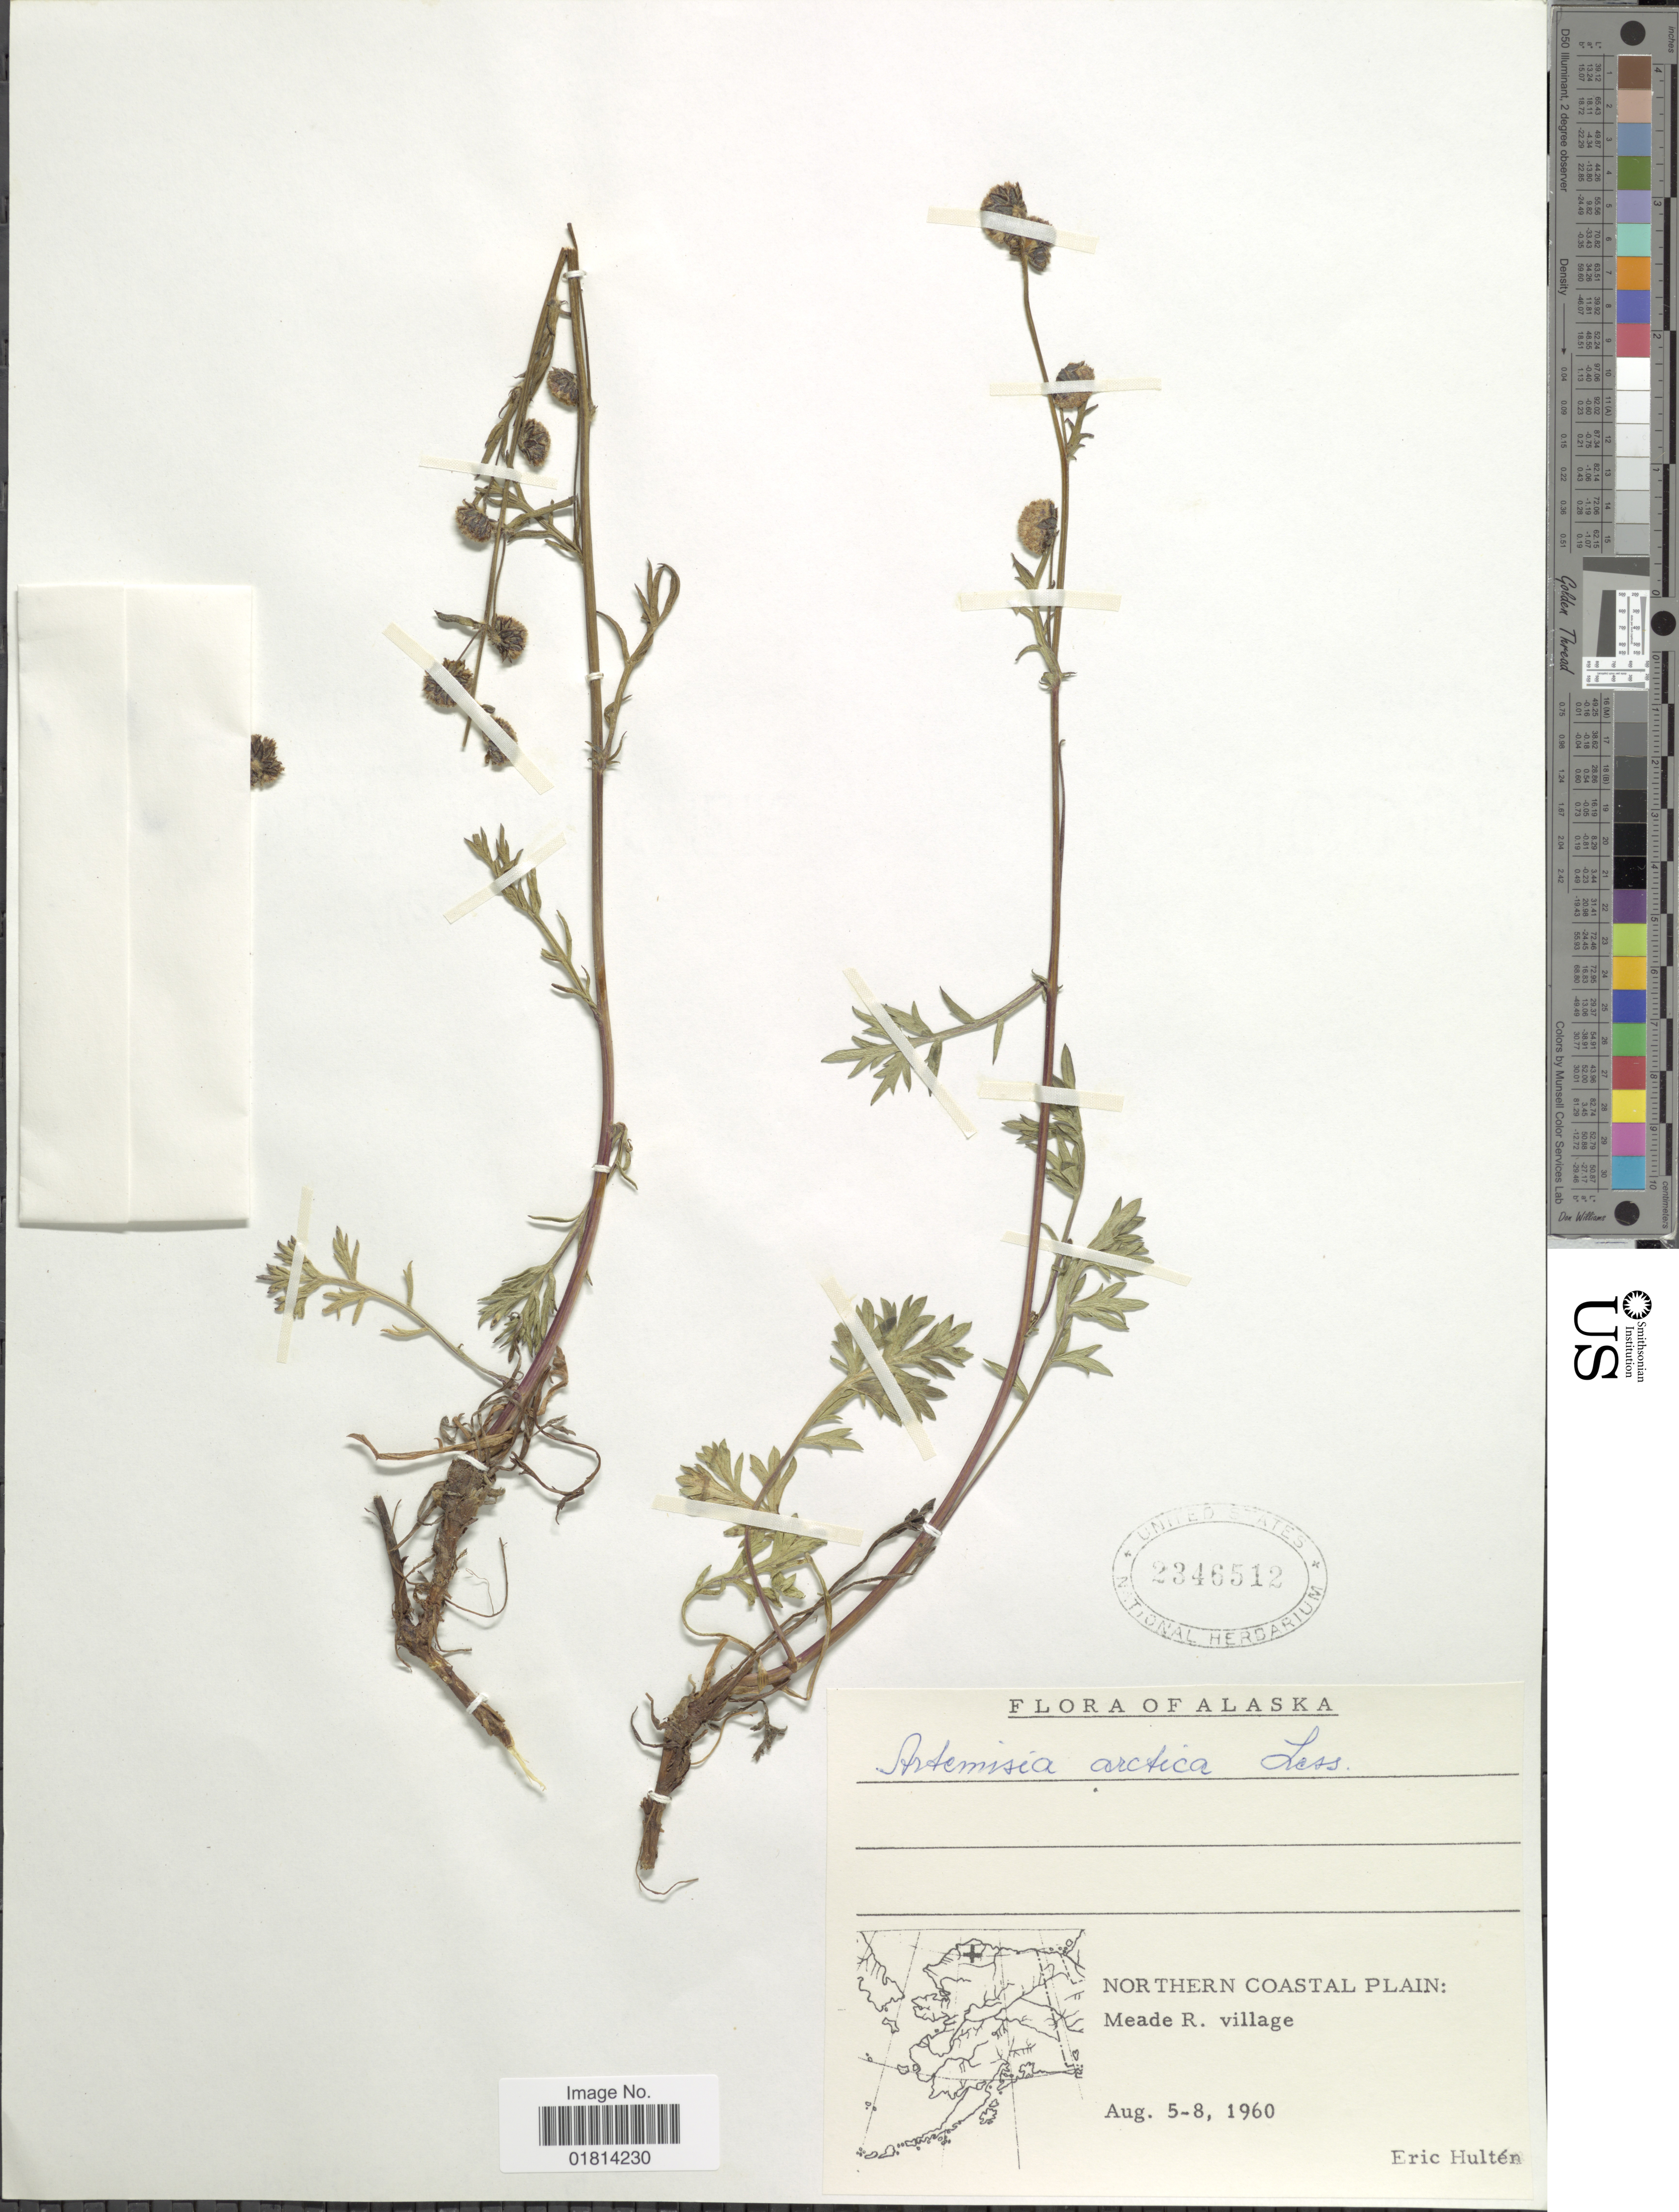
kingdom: Plantae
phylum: Tracheophyta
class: Magnoliopsida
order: Asterales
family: Asteraceae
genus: Artemisia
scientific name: Artemisia arctica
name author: Less.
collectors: E. G. Hultén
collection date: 1960-08-05/1960-08-08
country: United States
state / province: Alaska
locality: Northern Coastal Plain: Meade R. village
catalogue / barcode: US 2346512